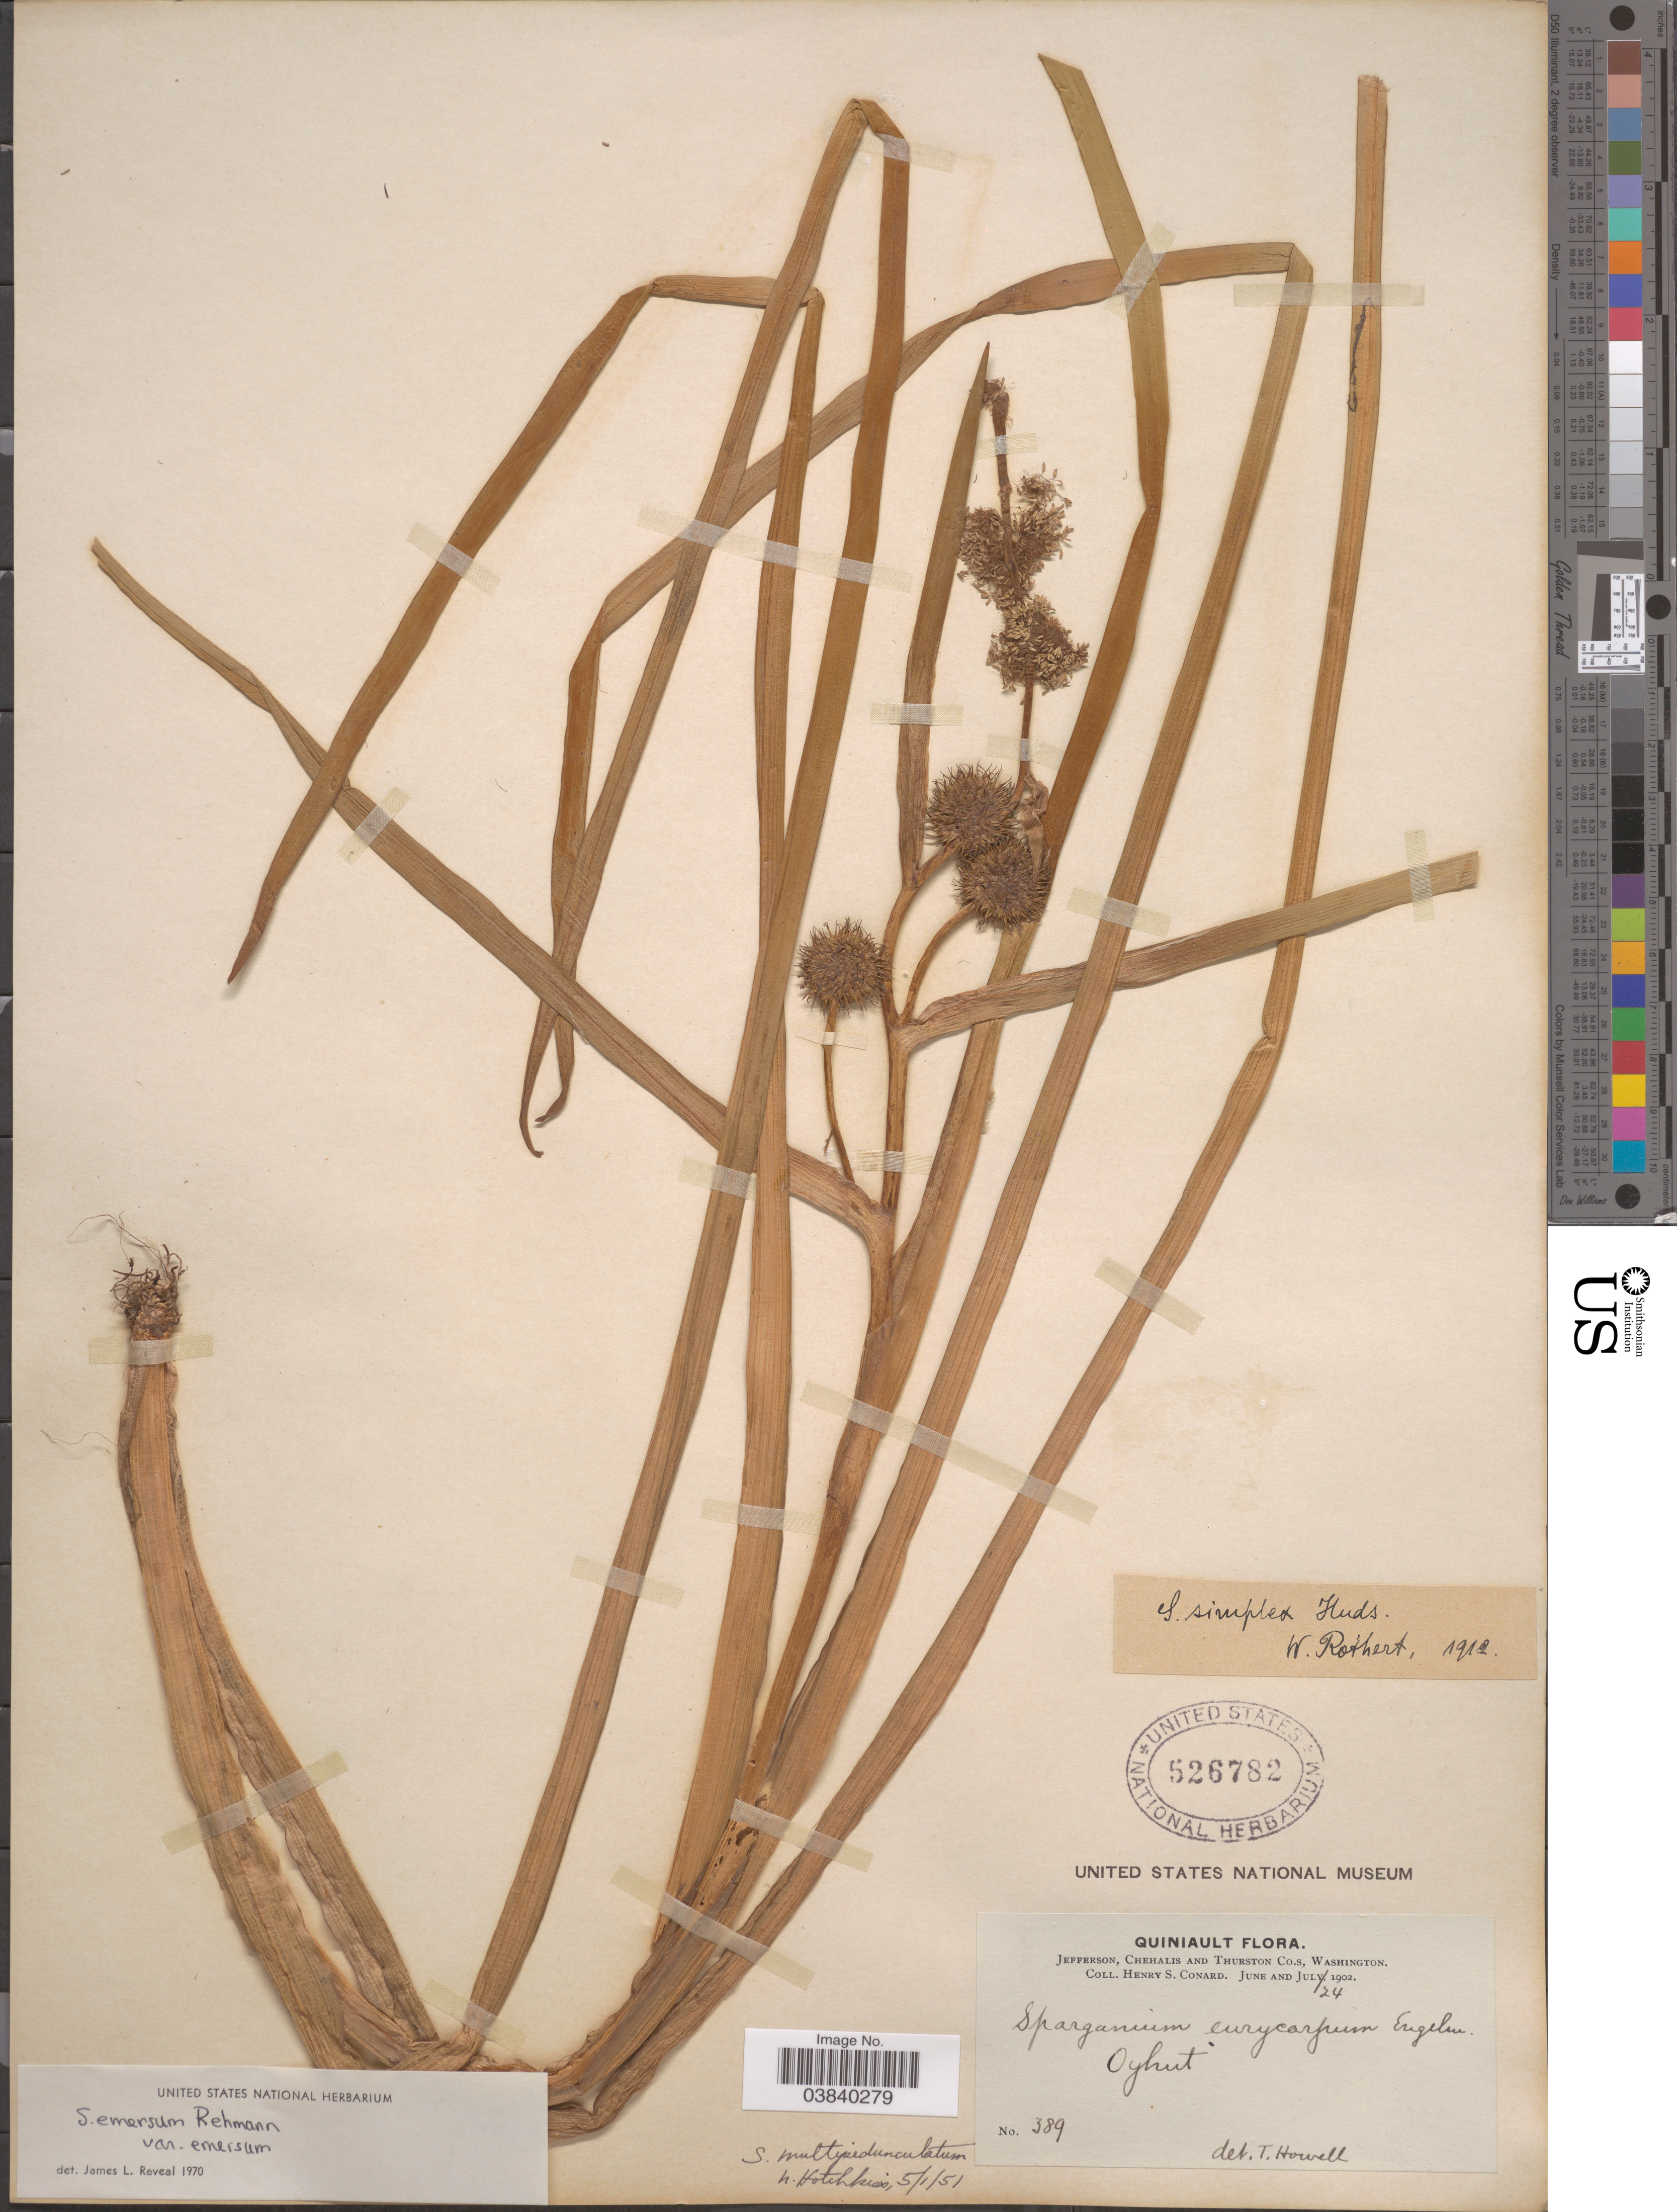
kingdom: Plantae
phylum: Tracheophyta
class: Liliopsida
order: Poales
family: Typhaceae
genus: Sparganium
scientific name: Sparganium emersum var. multipedunculatum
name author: (Morong) Reveal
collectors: H. S. Conard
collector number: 389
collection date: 1902-07-24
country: United States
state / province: Washington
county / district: Thurston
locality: Quiniault. Jefferson, Chehalis and Thurston Co.s. Oyhut.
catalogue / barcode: US 526782